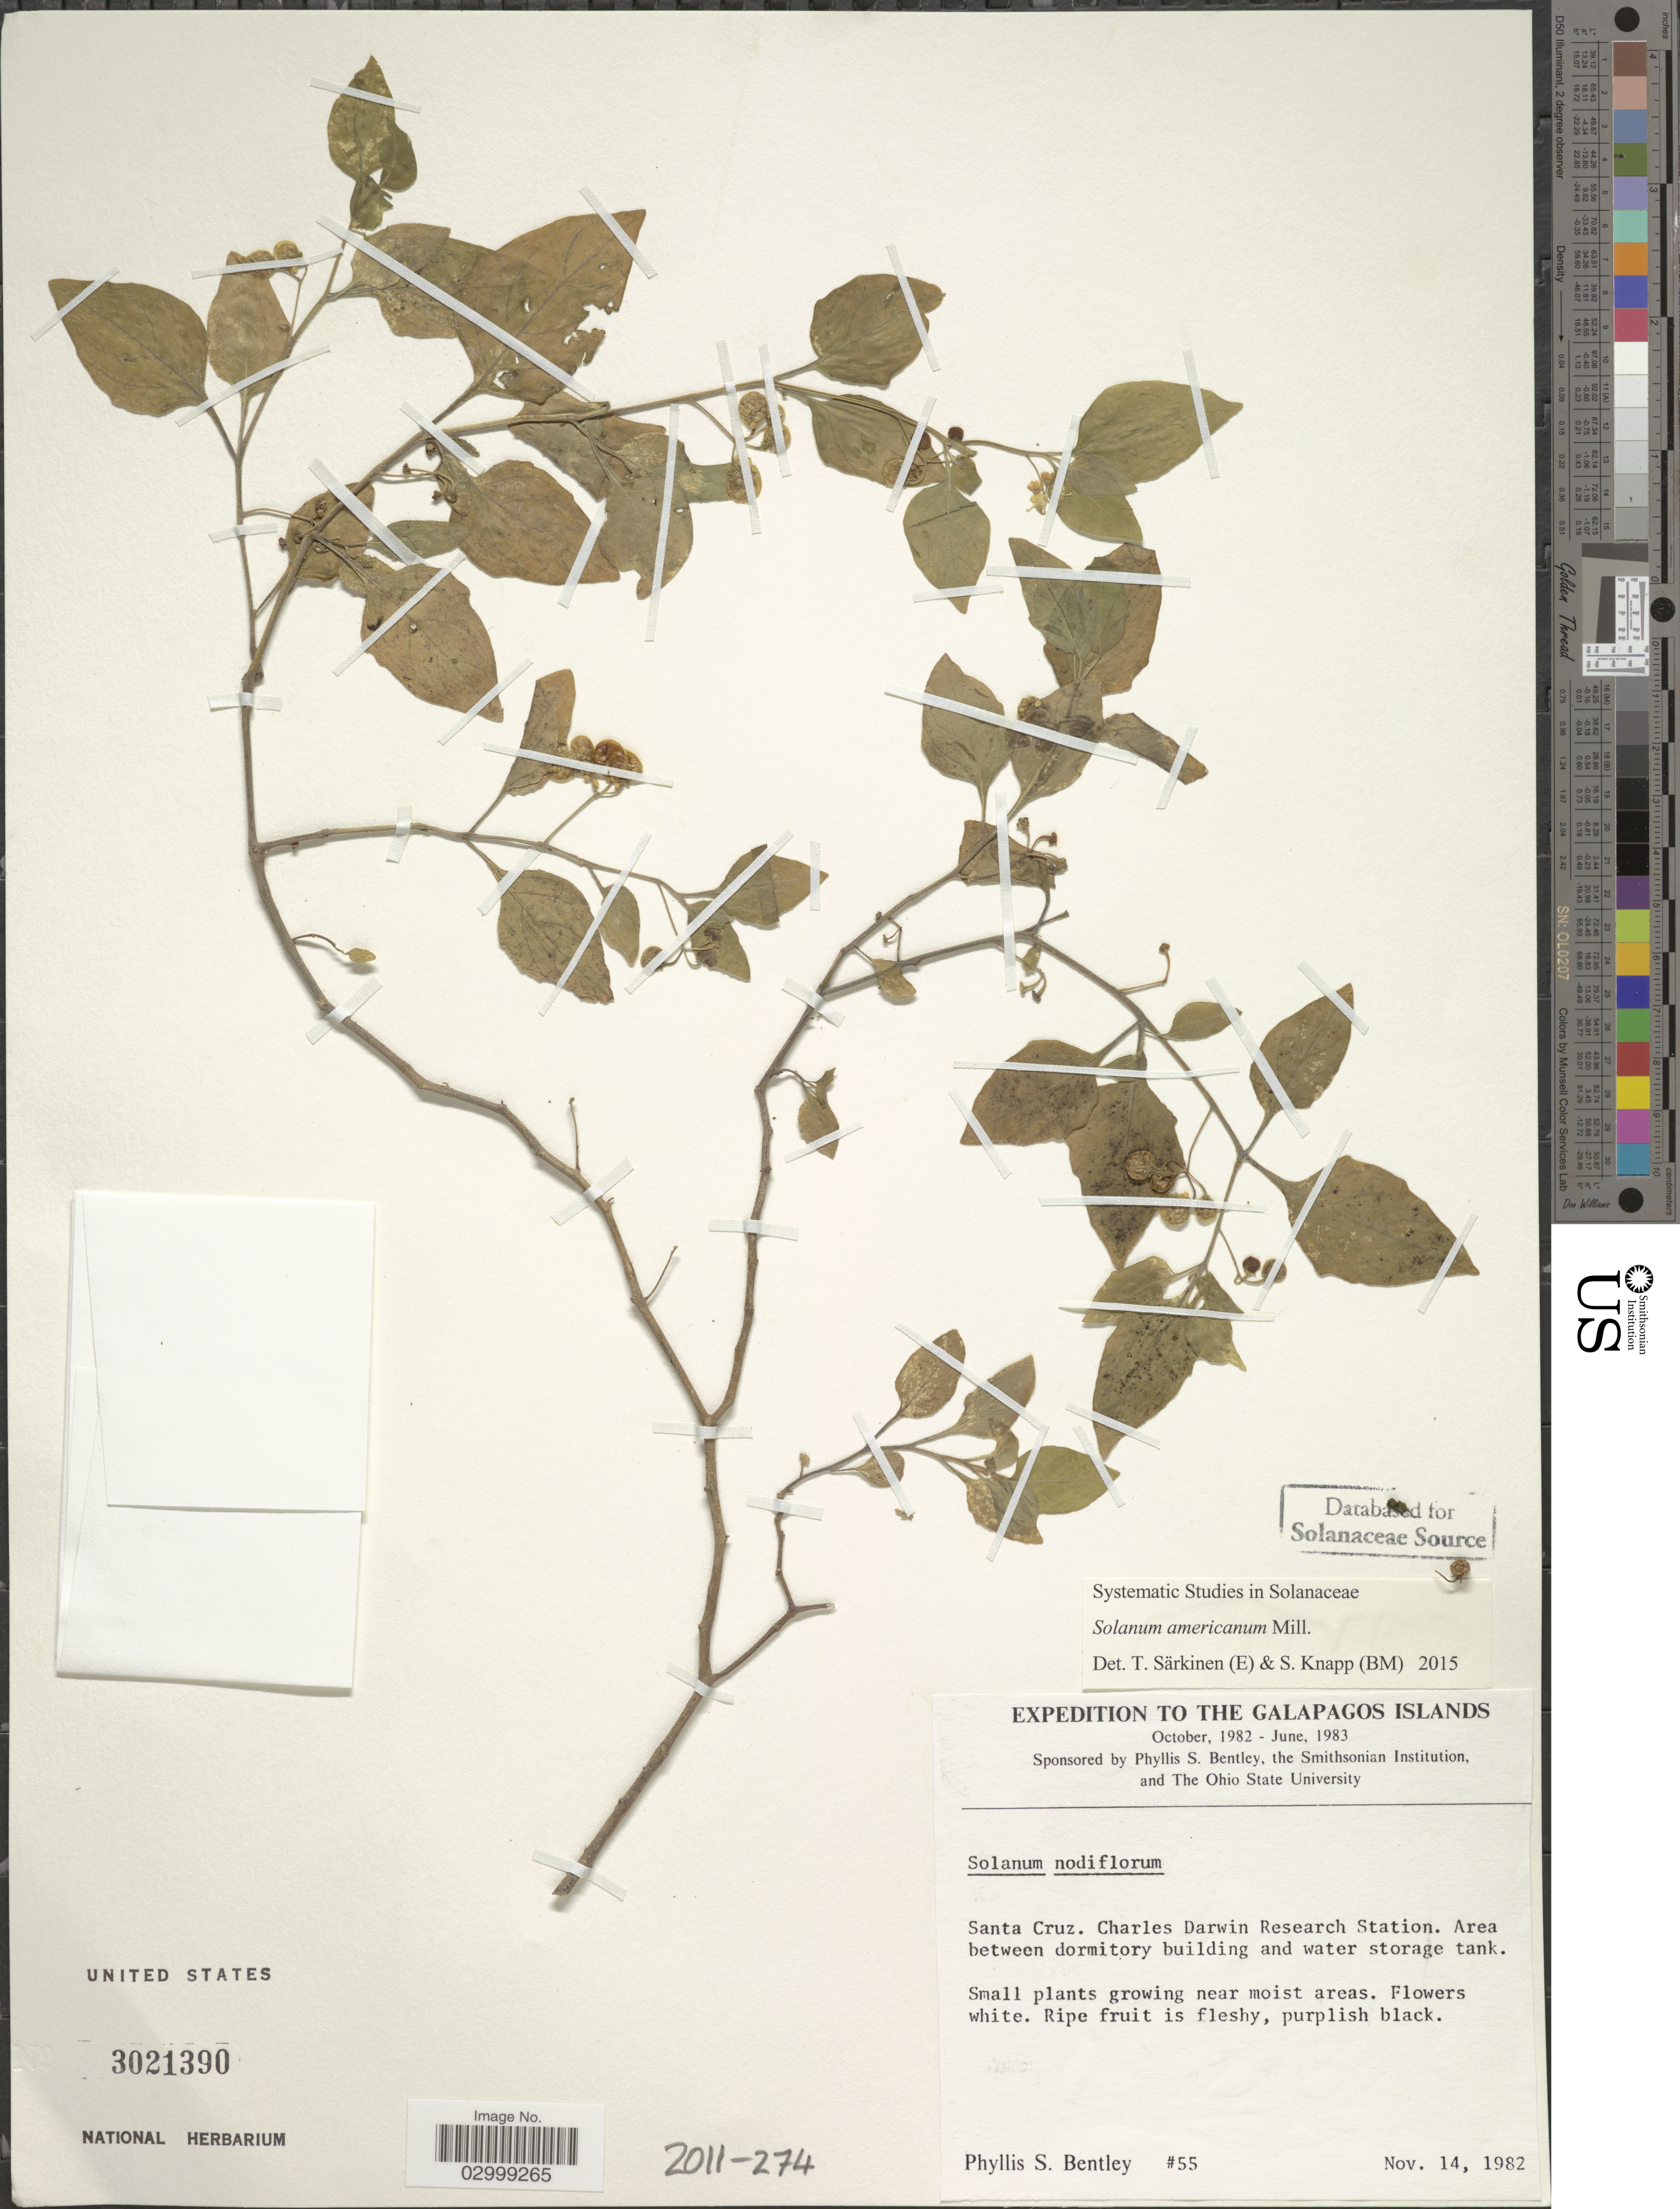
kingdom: Plantae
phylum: Tracheophyta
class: Magnoliopsida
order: Solanales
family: Solanaceae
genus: Solanum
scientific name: Solanum americanum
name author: Mill.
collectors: P. S. Bentley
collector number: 55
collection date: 1982-11-14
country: Ecuador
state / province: Colón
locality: The Galapagos Islands, Santa Cruz, Charles Darwin Research Station, Area between dormitory building and water storage tank.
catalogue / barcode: US 3021390